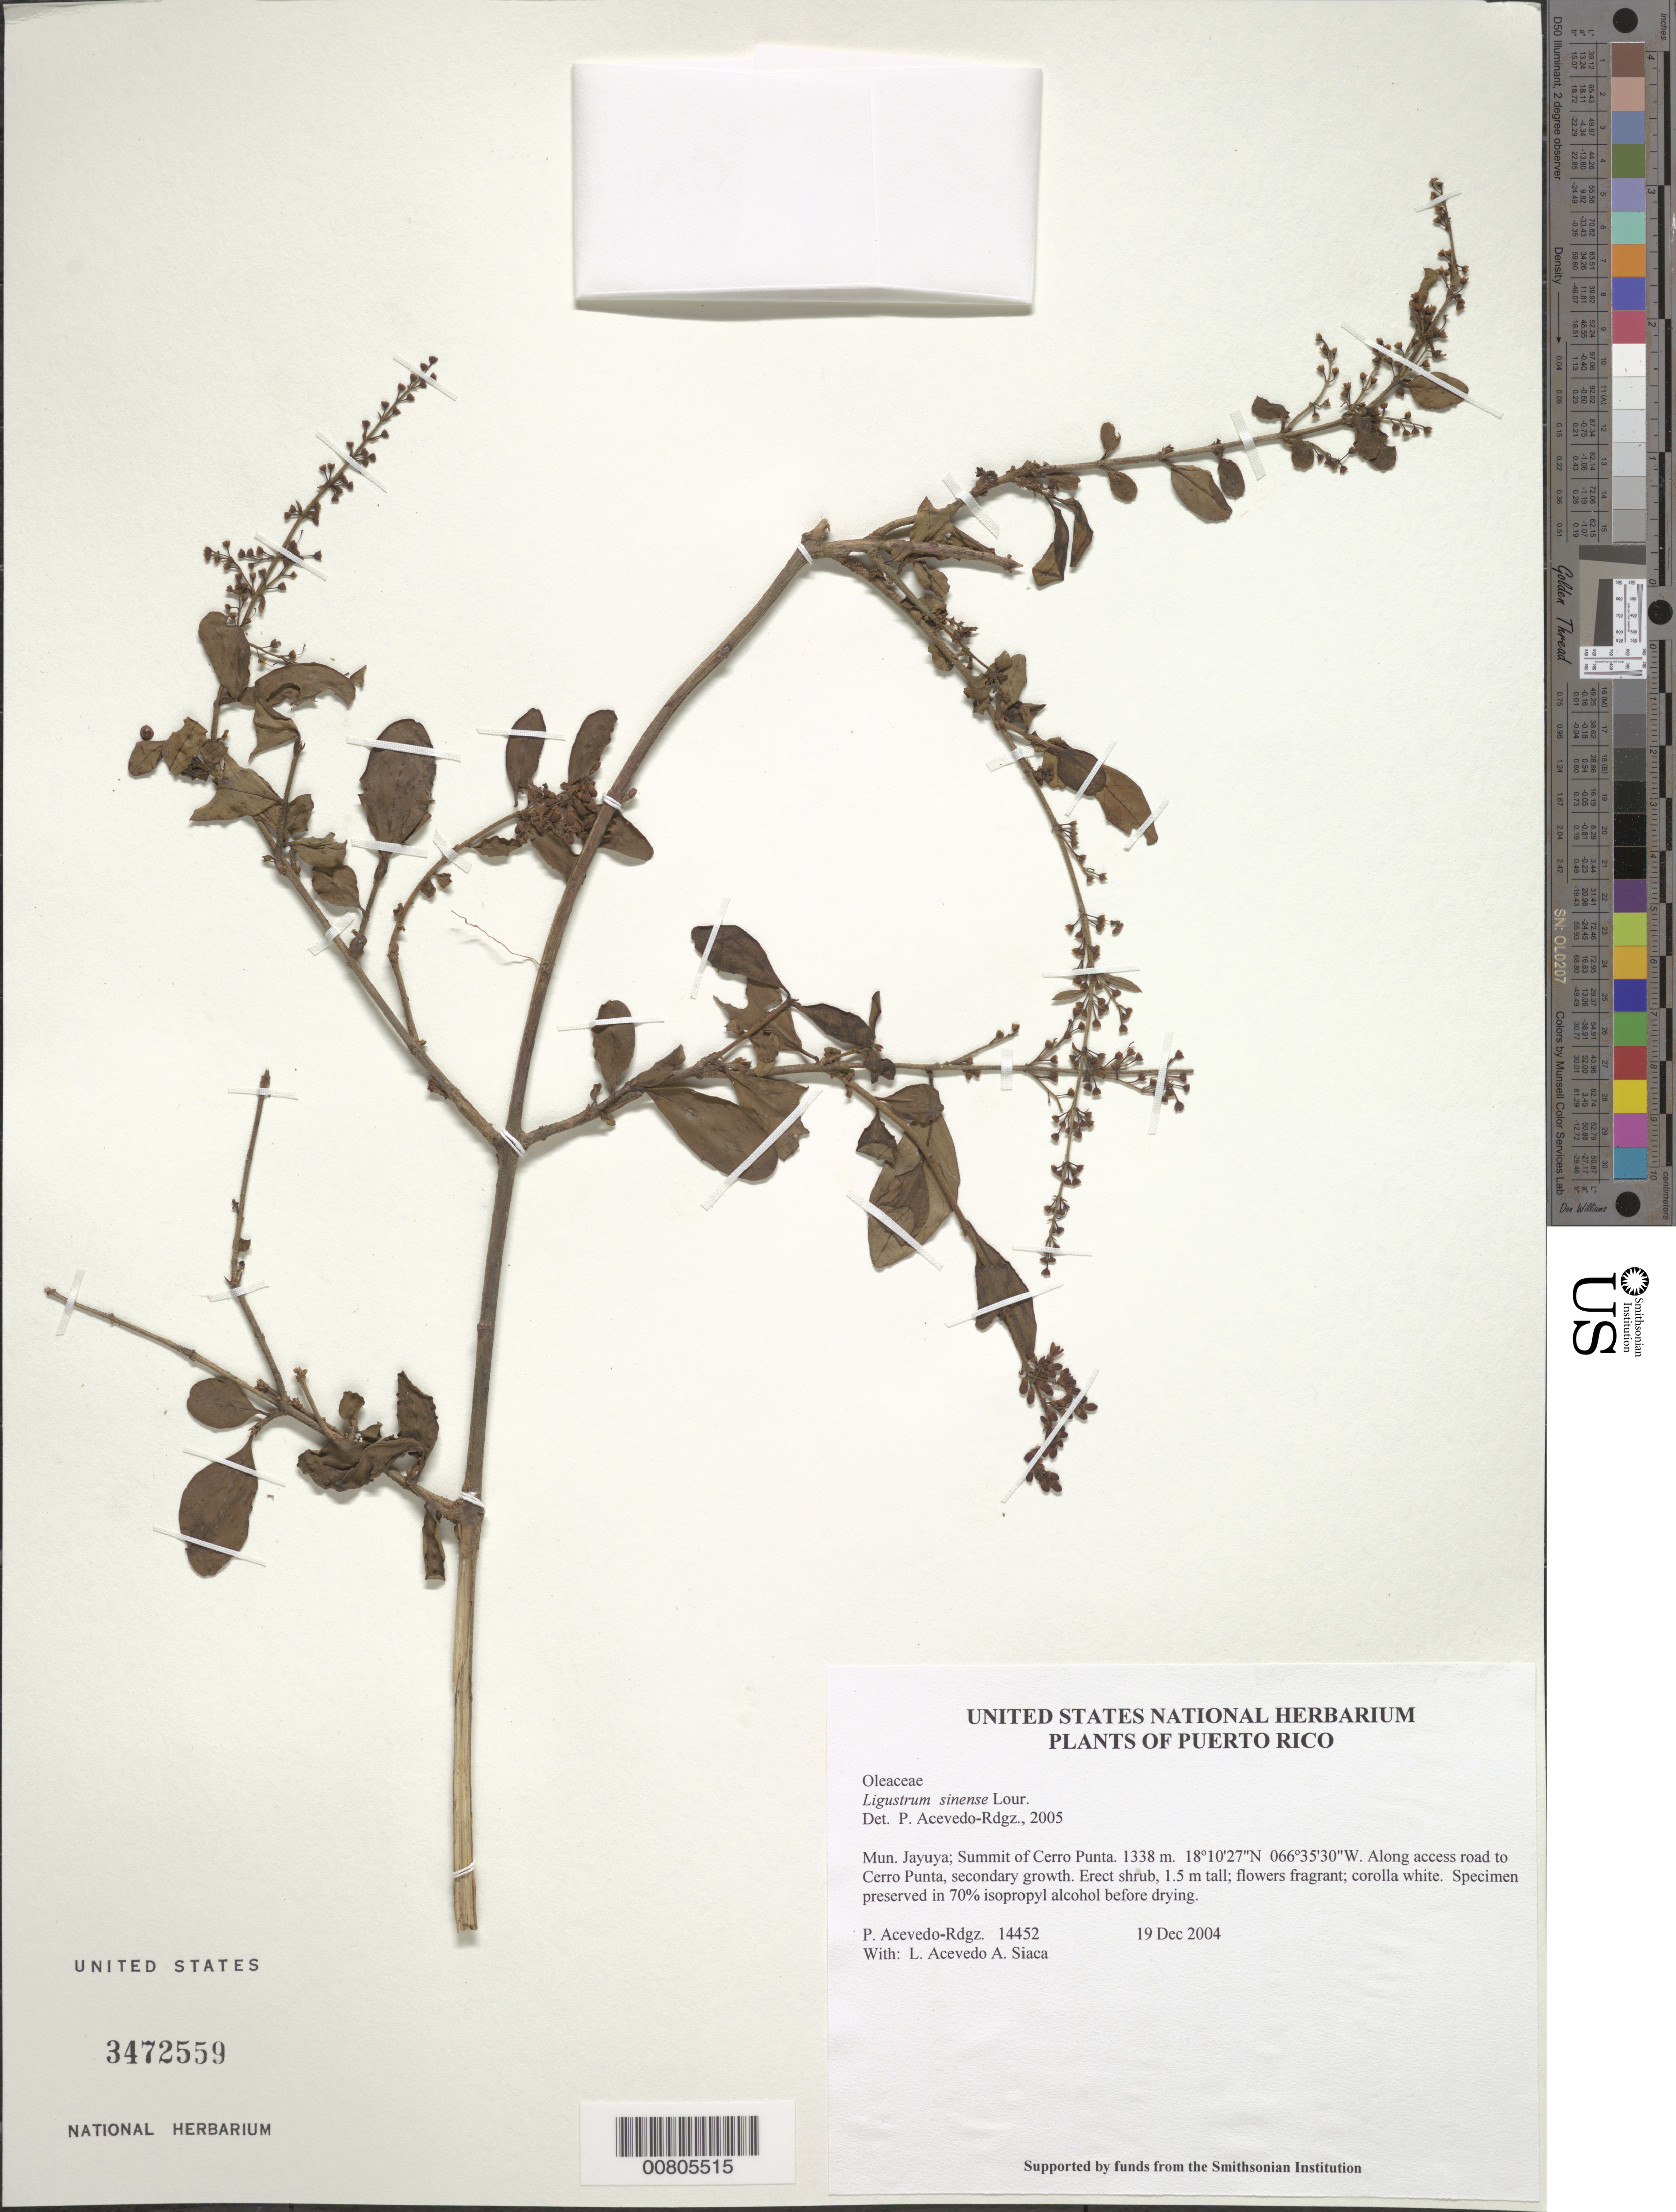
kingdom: Plantae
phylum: Tracheophyta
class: Magnoliopsida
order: Lamiales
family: Oleaceae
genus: Ligustrum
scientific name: Ligustrum sinense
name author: Lour.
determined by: Acevedo-Rodríguez, P., (BOT), Smithsonian Institution - National Museum of Natural History (UNITED STATES)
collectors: P. Acevedo-Rodr., A. Siaca, L. Acevedo & R. Acevedo R.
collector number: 14452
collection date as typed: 19 Dec 2004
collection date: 2004-12-19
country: Puerto Rico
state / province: Jayuya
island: Puerto Rico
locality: Mun. Jayuya; Summit of Cerro Punta.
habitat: Along access road to Cerro Punta, secondary growth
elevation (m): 1338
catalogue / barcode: US 3472559